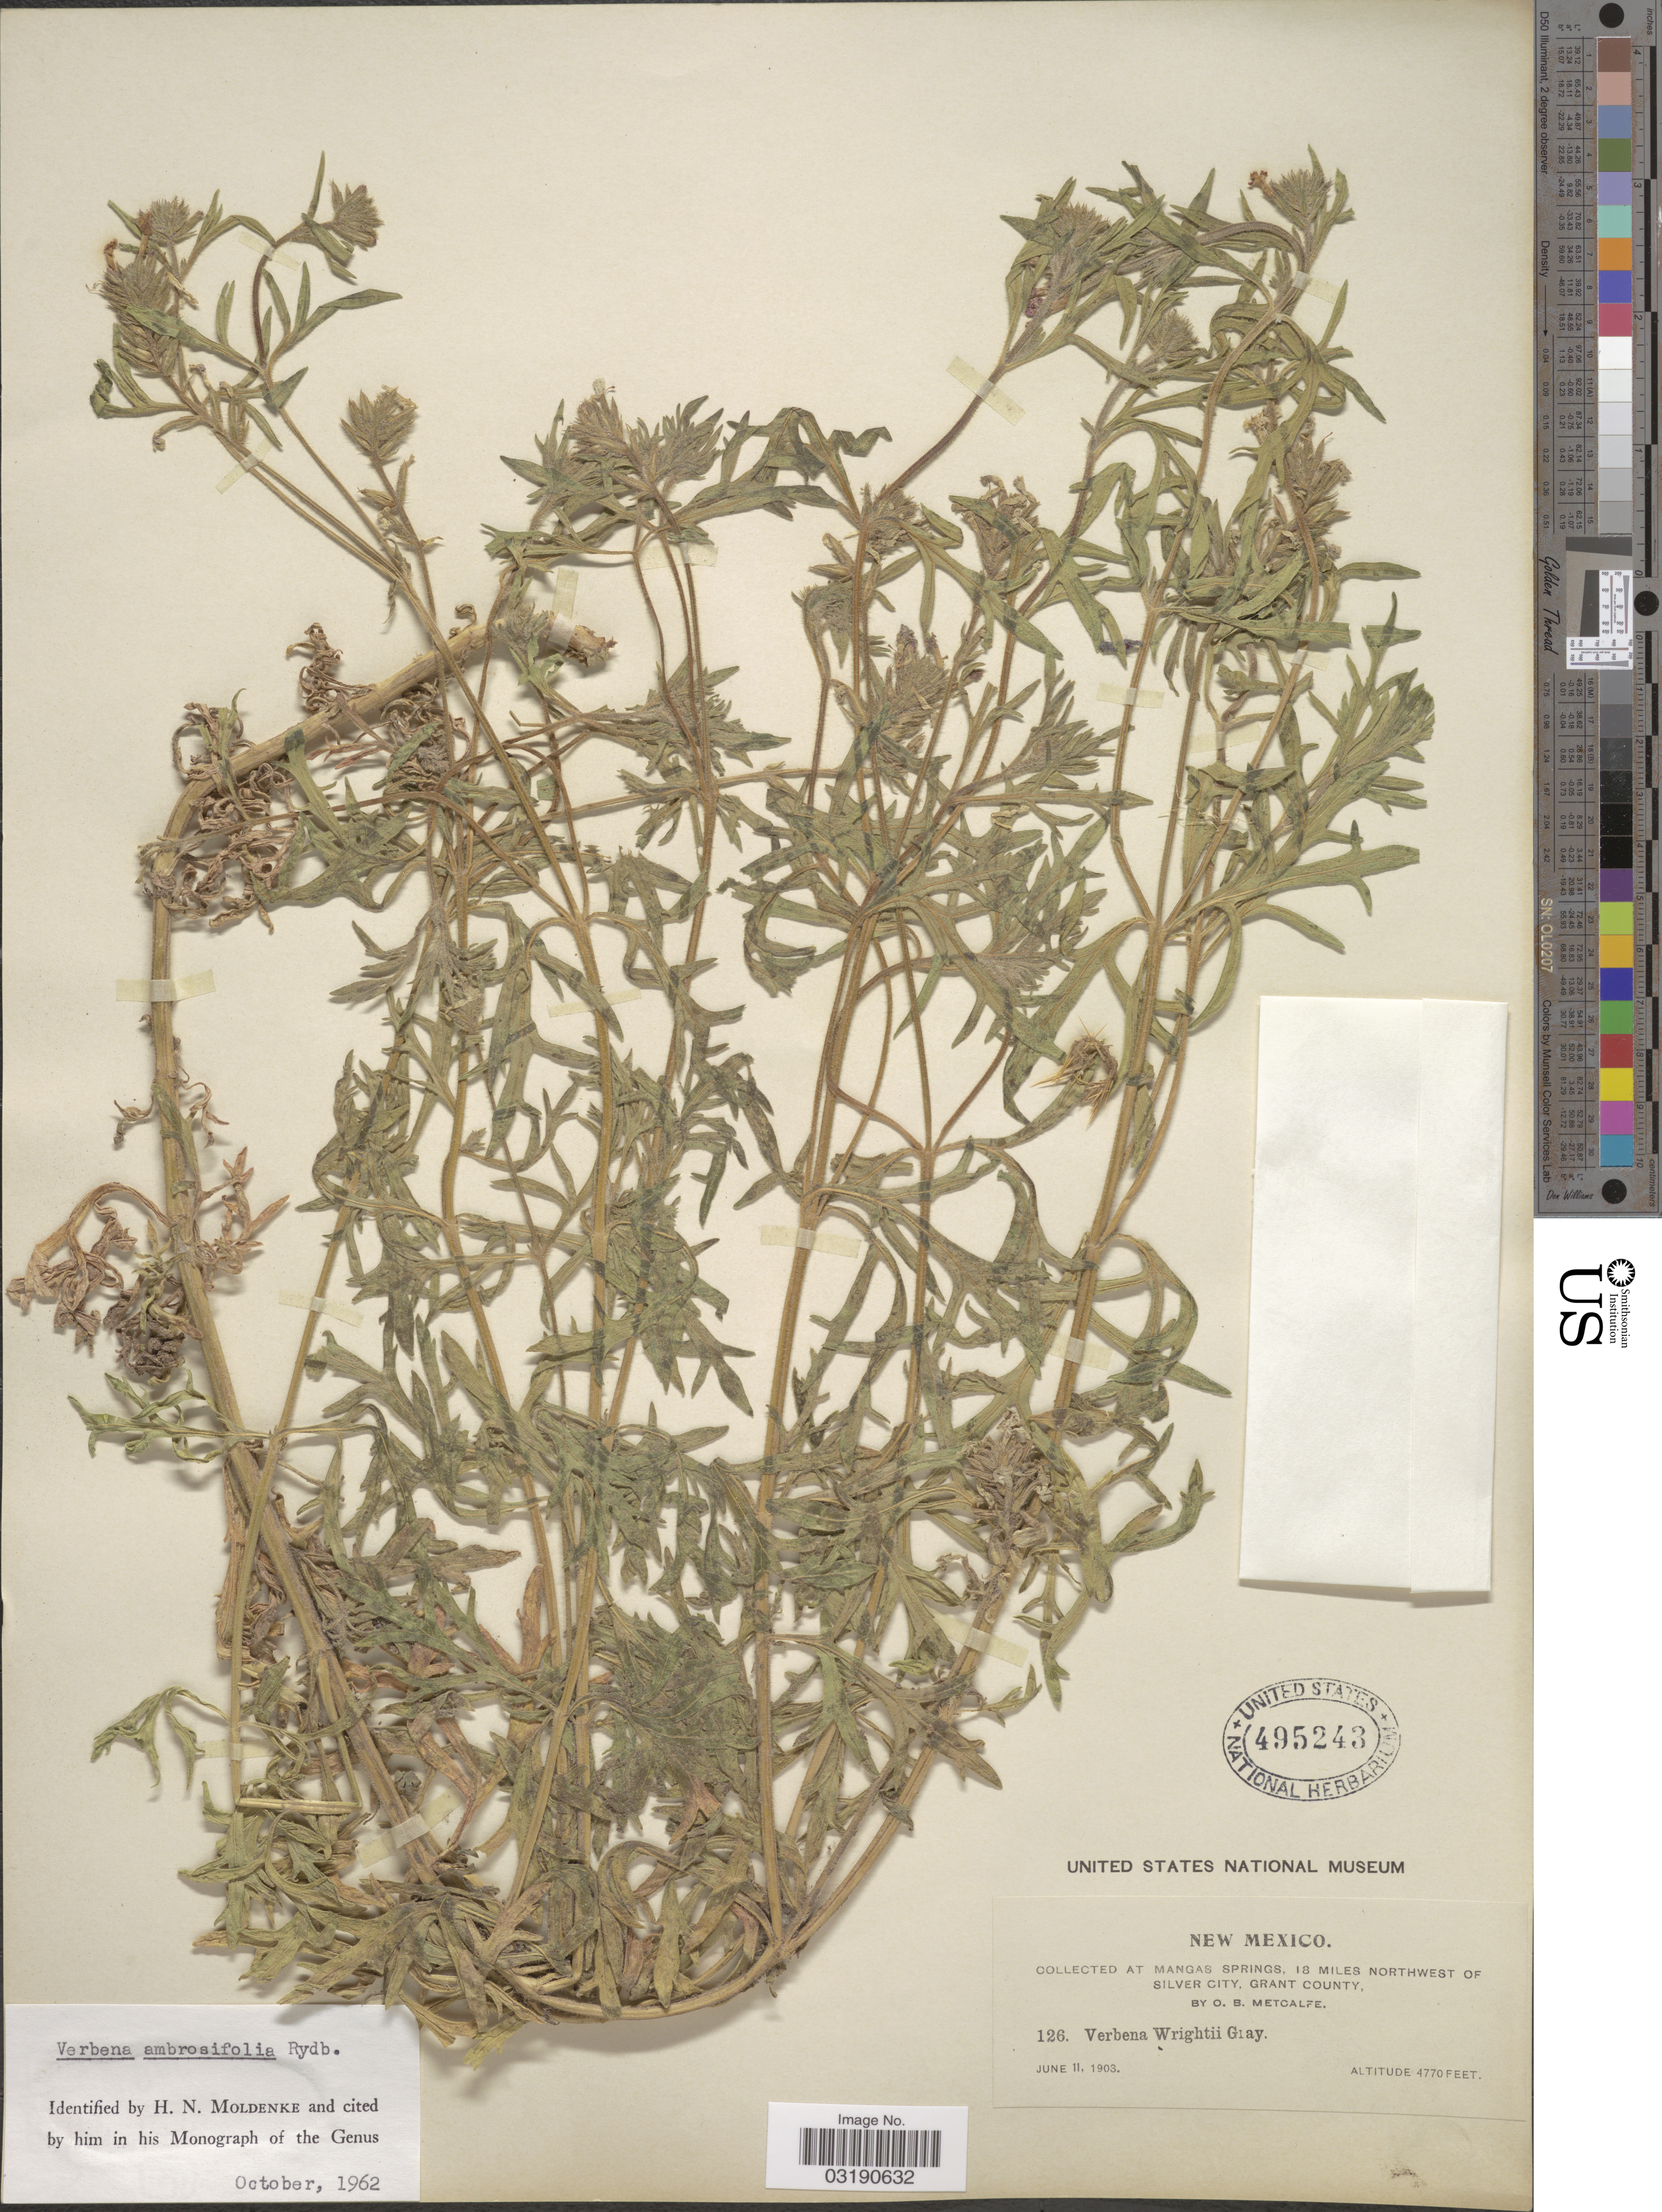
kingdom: Plantae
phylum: Tracheophyta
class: Magnoliopsida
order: Lamiales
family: Verbenaceae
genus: Verbena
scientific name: Verbena ambrosiifolia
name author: Rydb. ex Small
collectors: O. B. Metcalfe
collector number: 126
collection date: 1903-06-11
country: United States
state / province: New Mexico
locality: At Mangas Springs, 18 miles northwest of Silver City, Grant County.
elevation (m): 1454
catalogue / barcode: US 495243